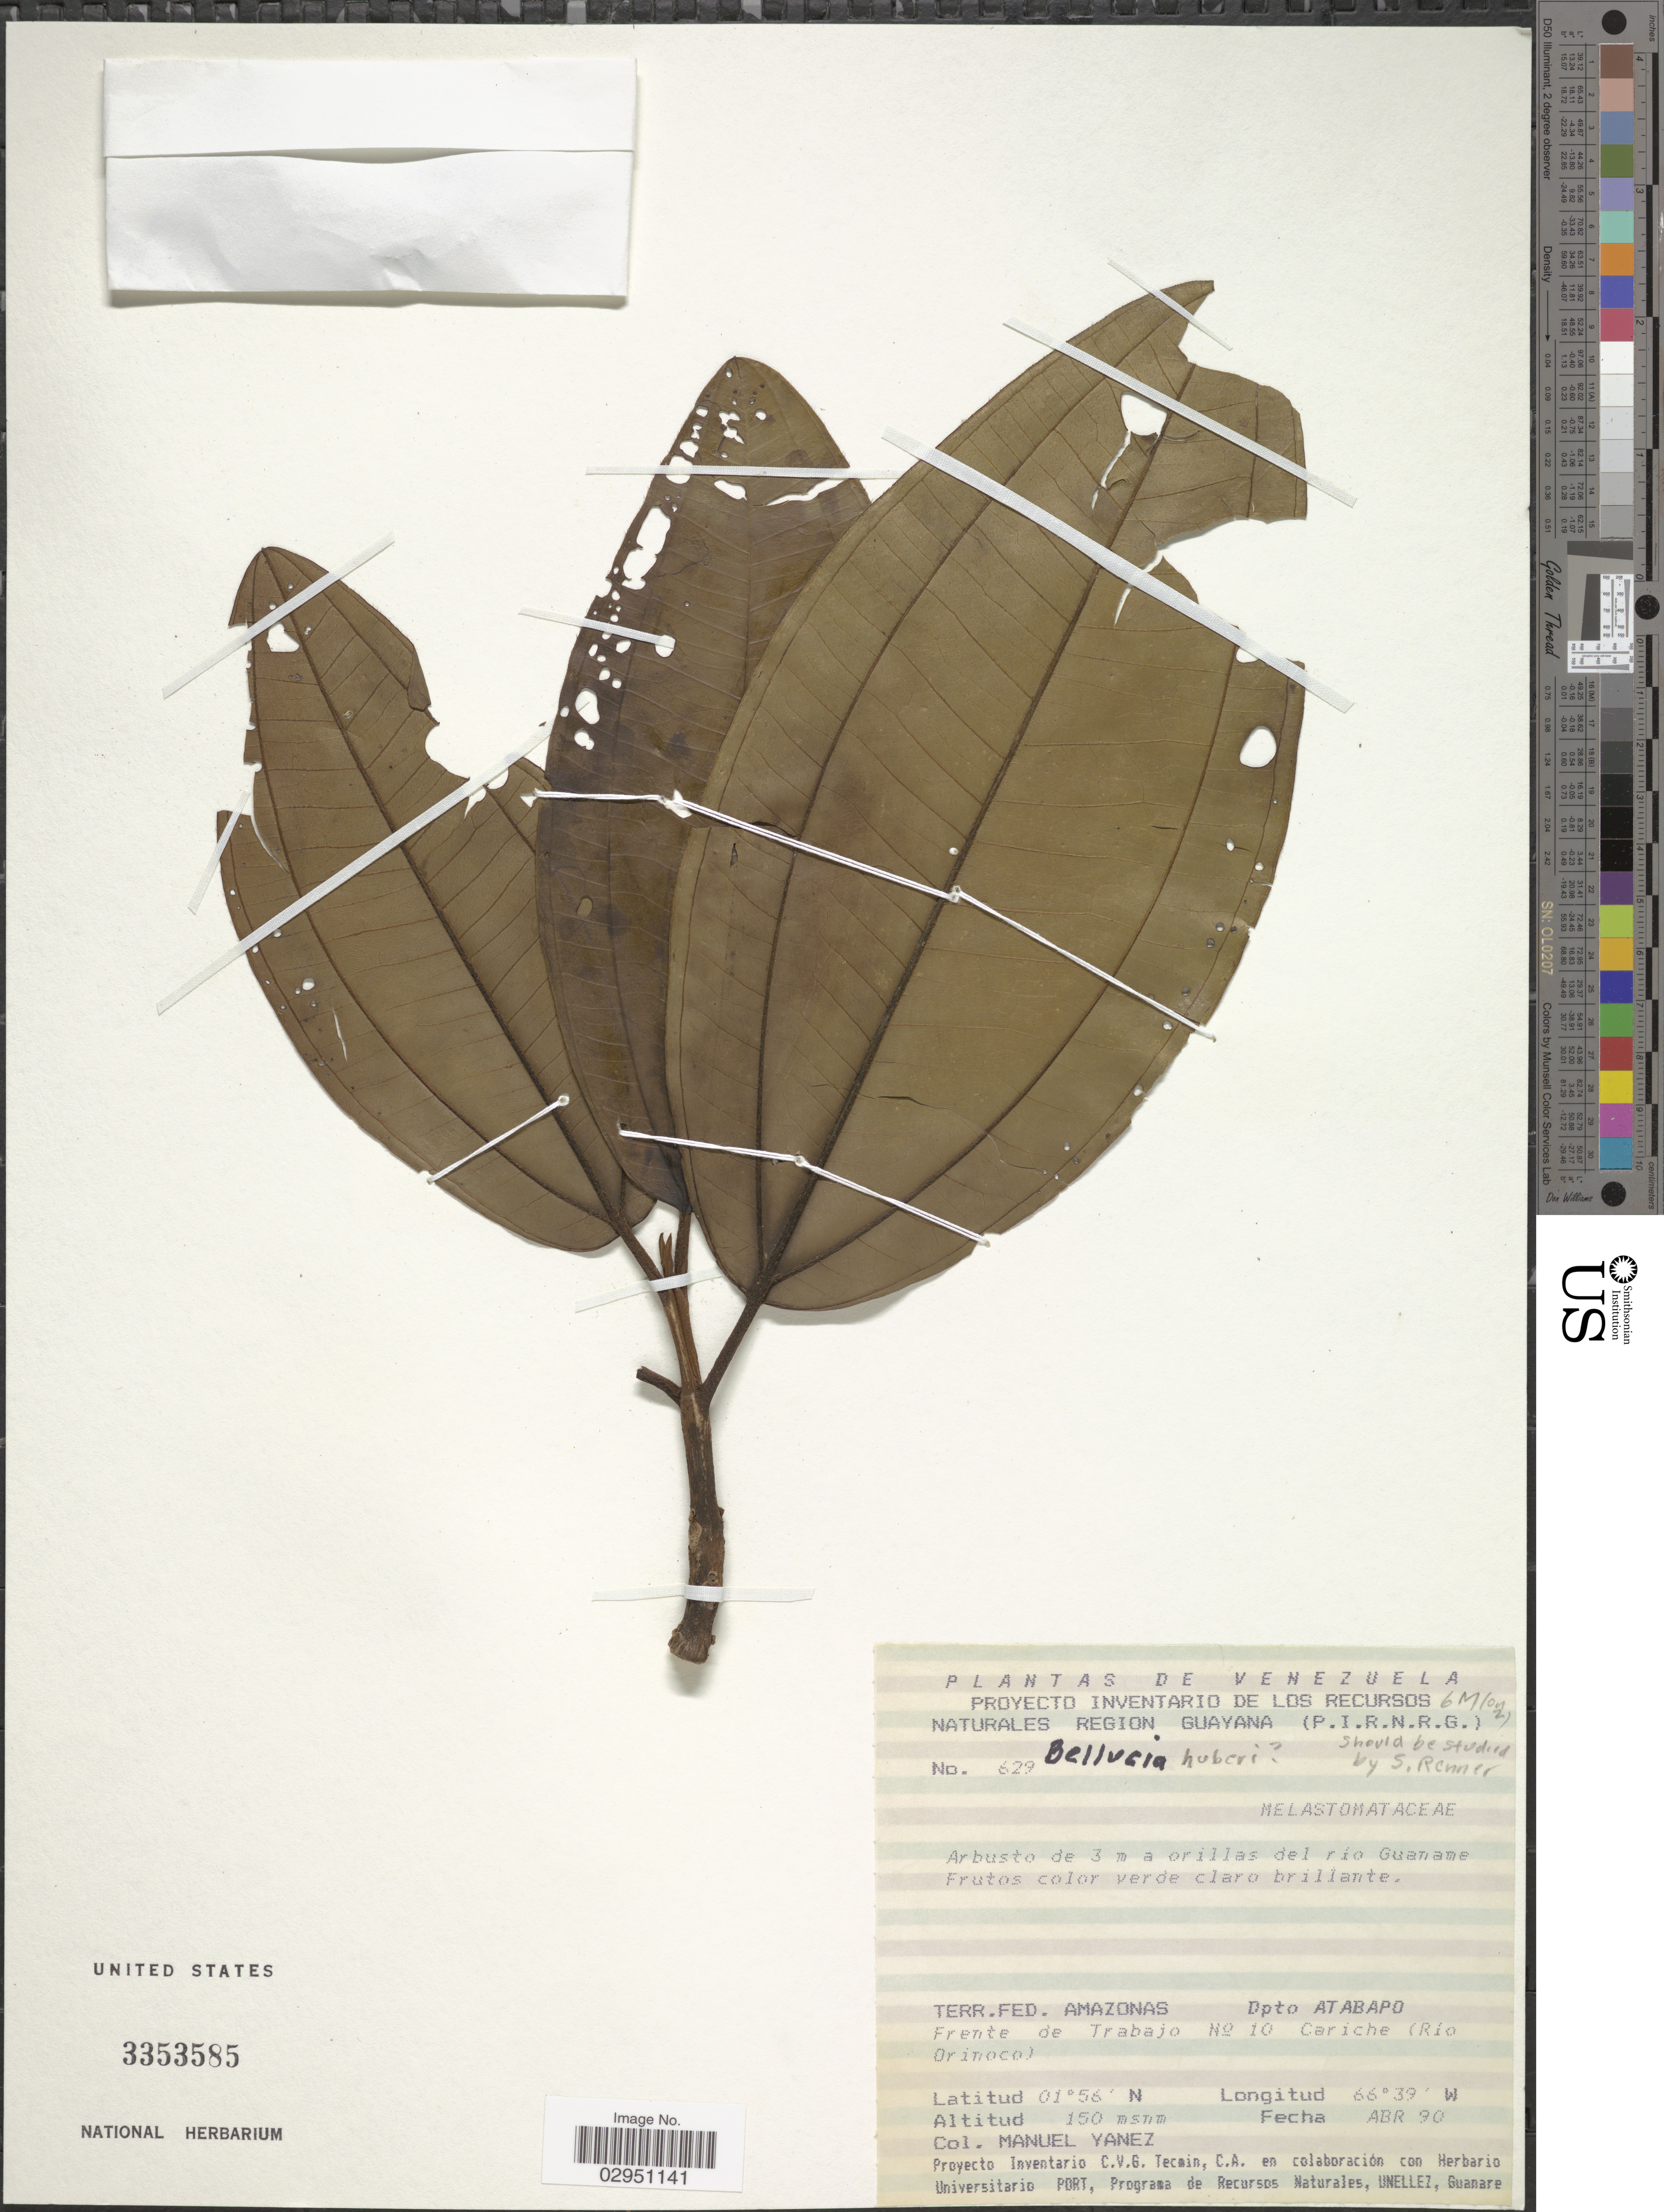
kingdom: Plantae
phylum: Tracheophyta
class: Magnoliopsida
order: Myrtales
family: Melastomataceae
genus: Bellucia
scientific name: Bellucia sp.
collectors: M. Yanez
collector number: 629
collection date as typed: Transcribed d/m/y: /4/90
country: Venezuela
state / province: Amazonas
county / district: Atabapo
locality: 3 m a orillas del río Guaname. Terr. Fed. Amazonas. Dpto. Atabapo. Frente de Trabajo No 10 Cariche (Río Orinoco).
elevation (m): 150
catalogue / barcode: US 3353585